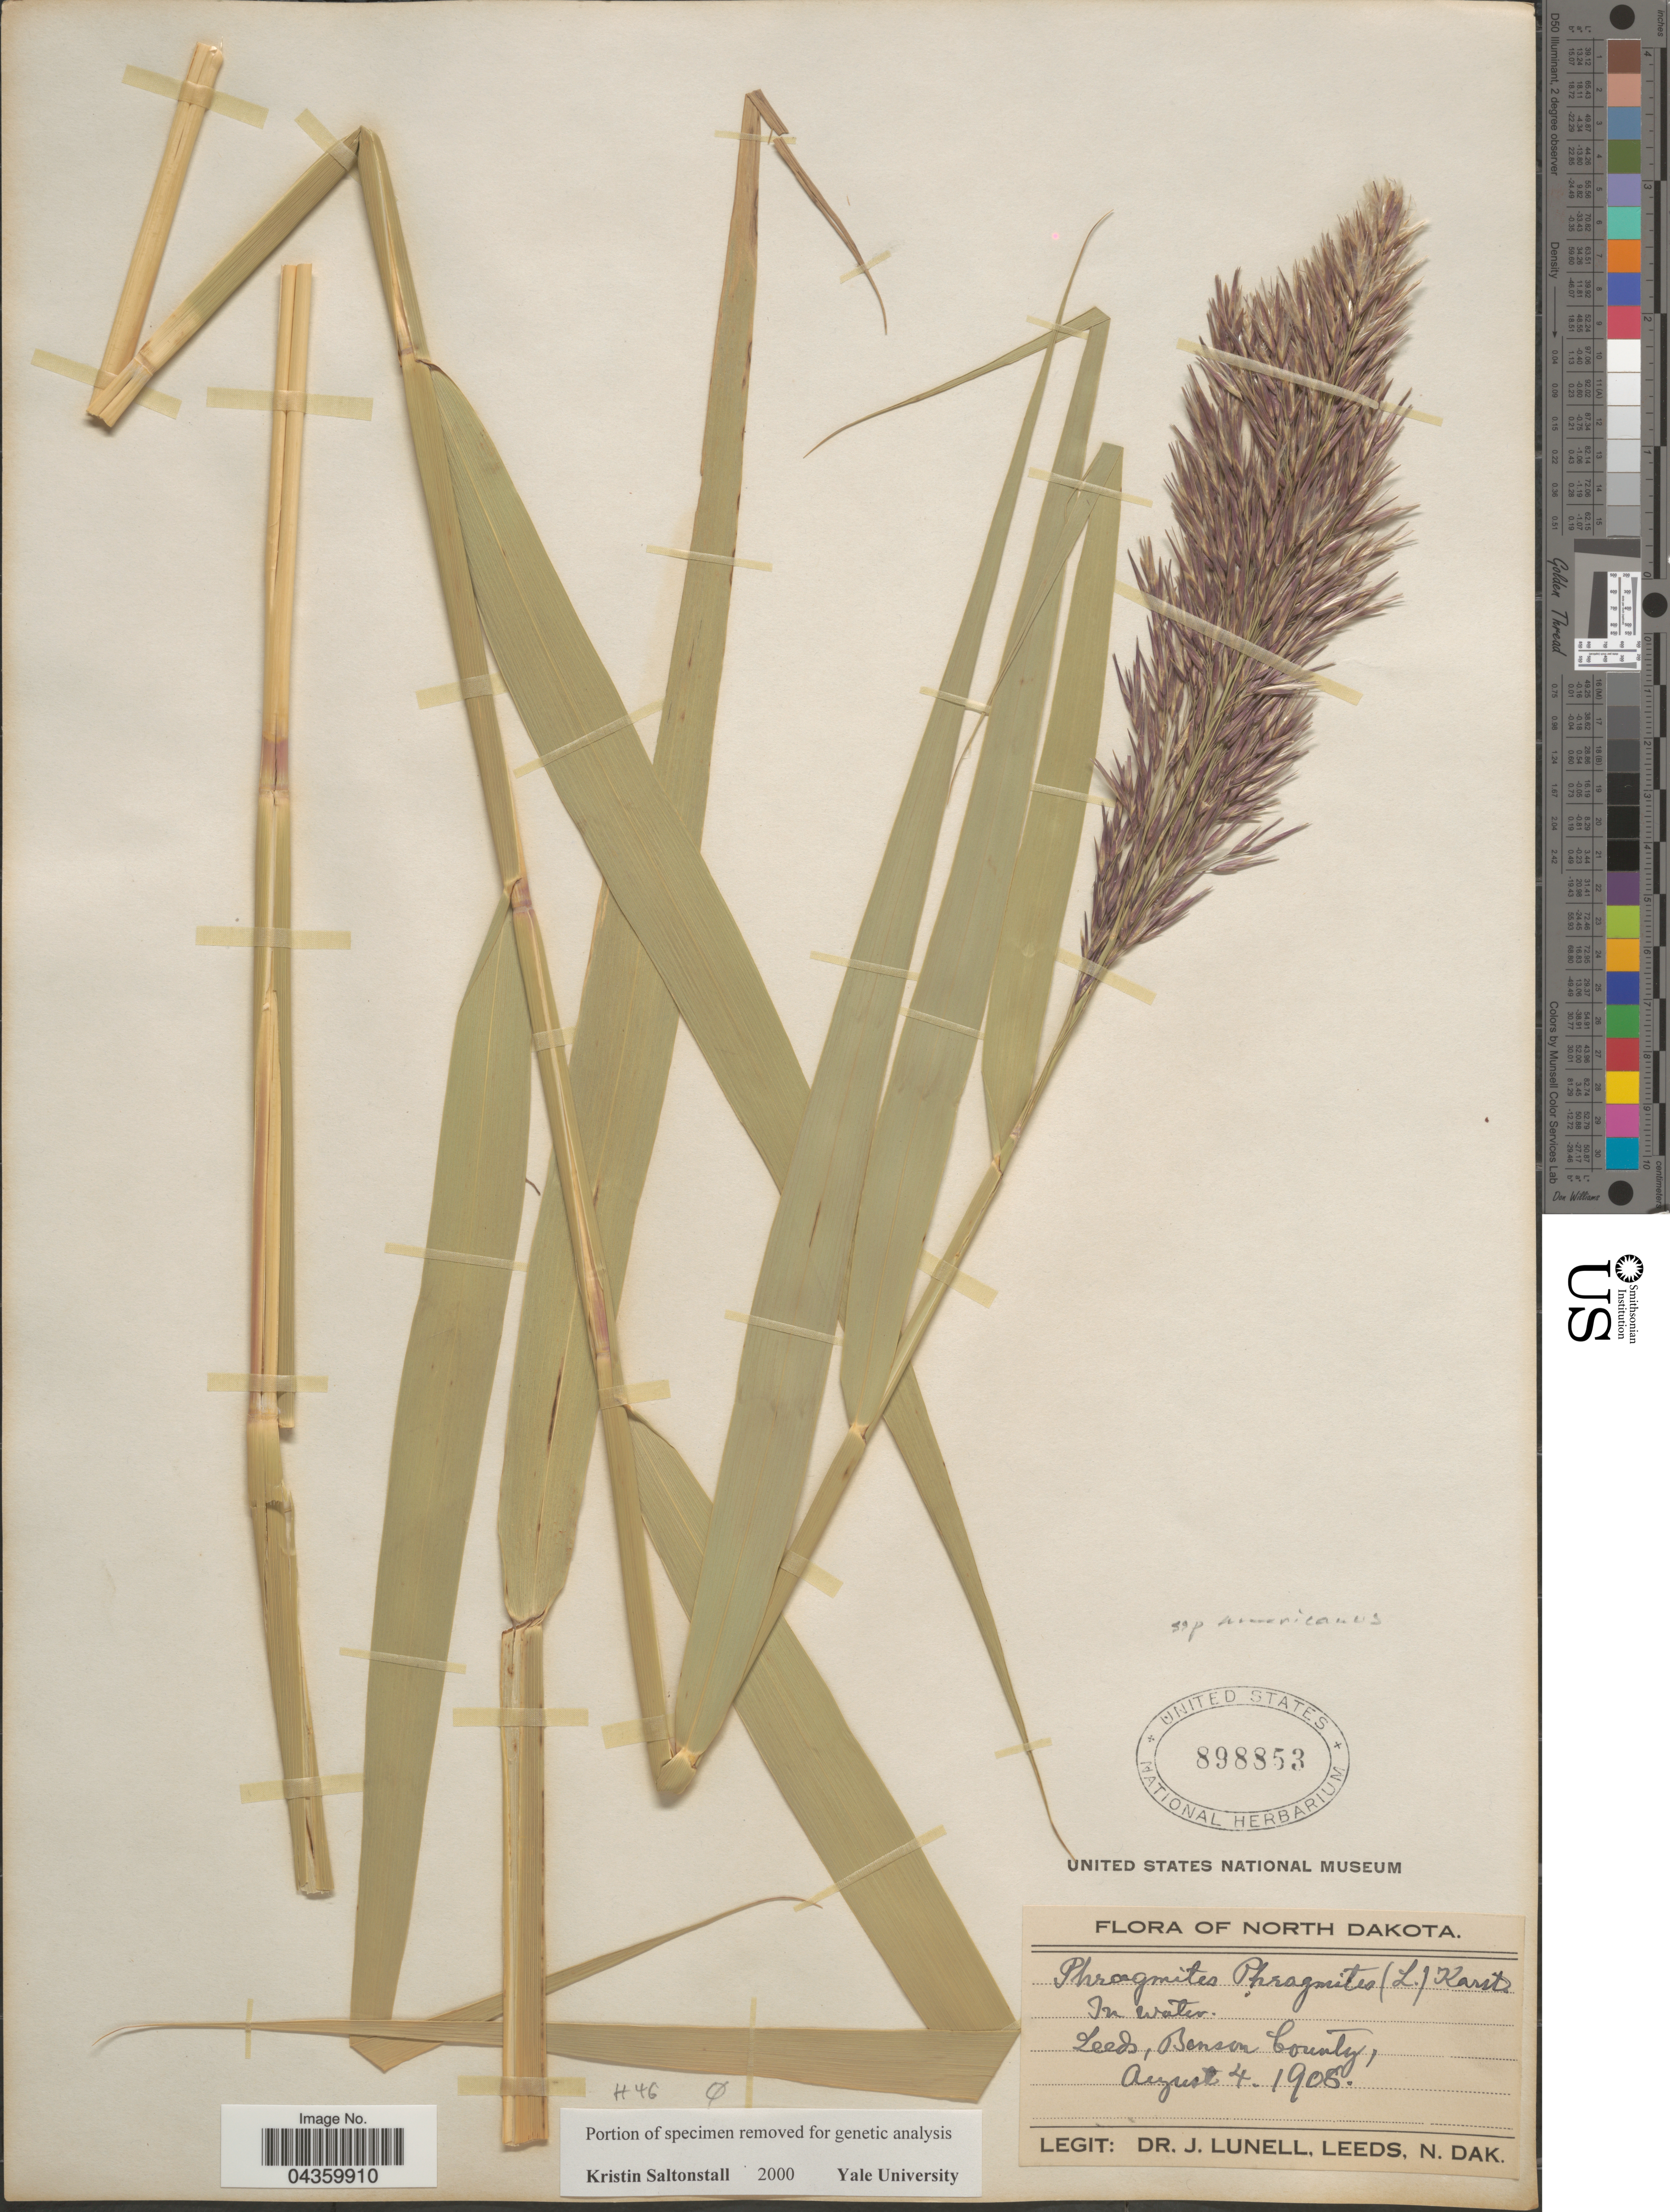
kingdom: Plantae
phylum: Tracheophyta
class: Liliopsida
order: Poales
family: Poaceae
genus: Phragmites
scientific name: Phragmites australis subsp. americanus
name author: Saltonstall & et al.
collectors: J. Lunell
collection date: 1908-08-04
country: United States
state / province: North Dakota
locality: In water. Leeds, Benson County.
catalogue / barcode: US 898853